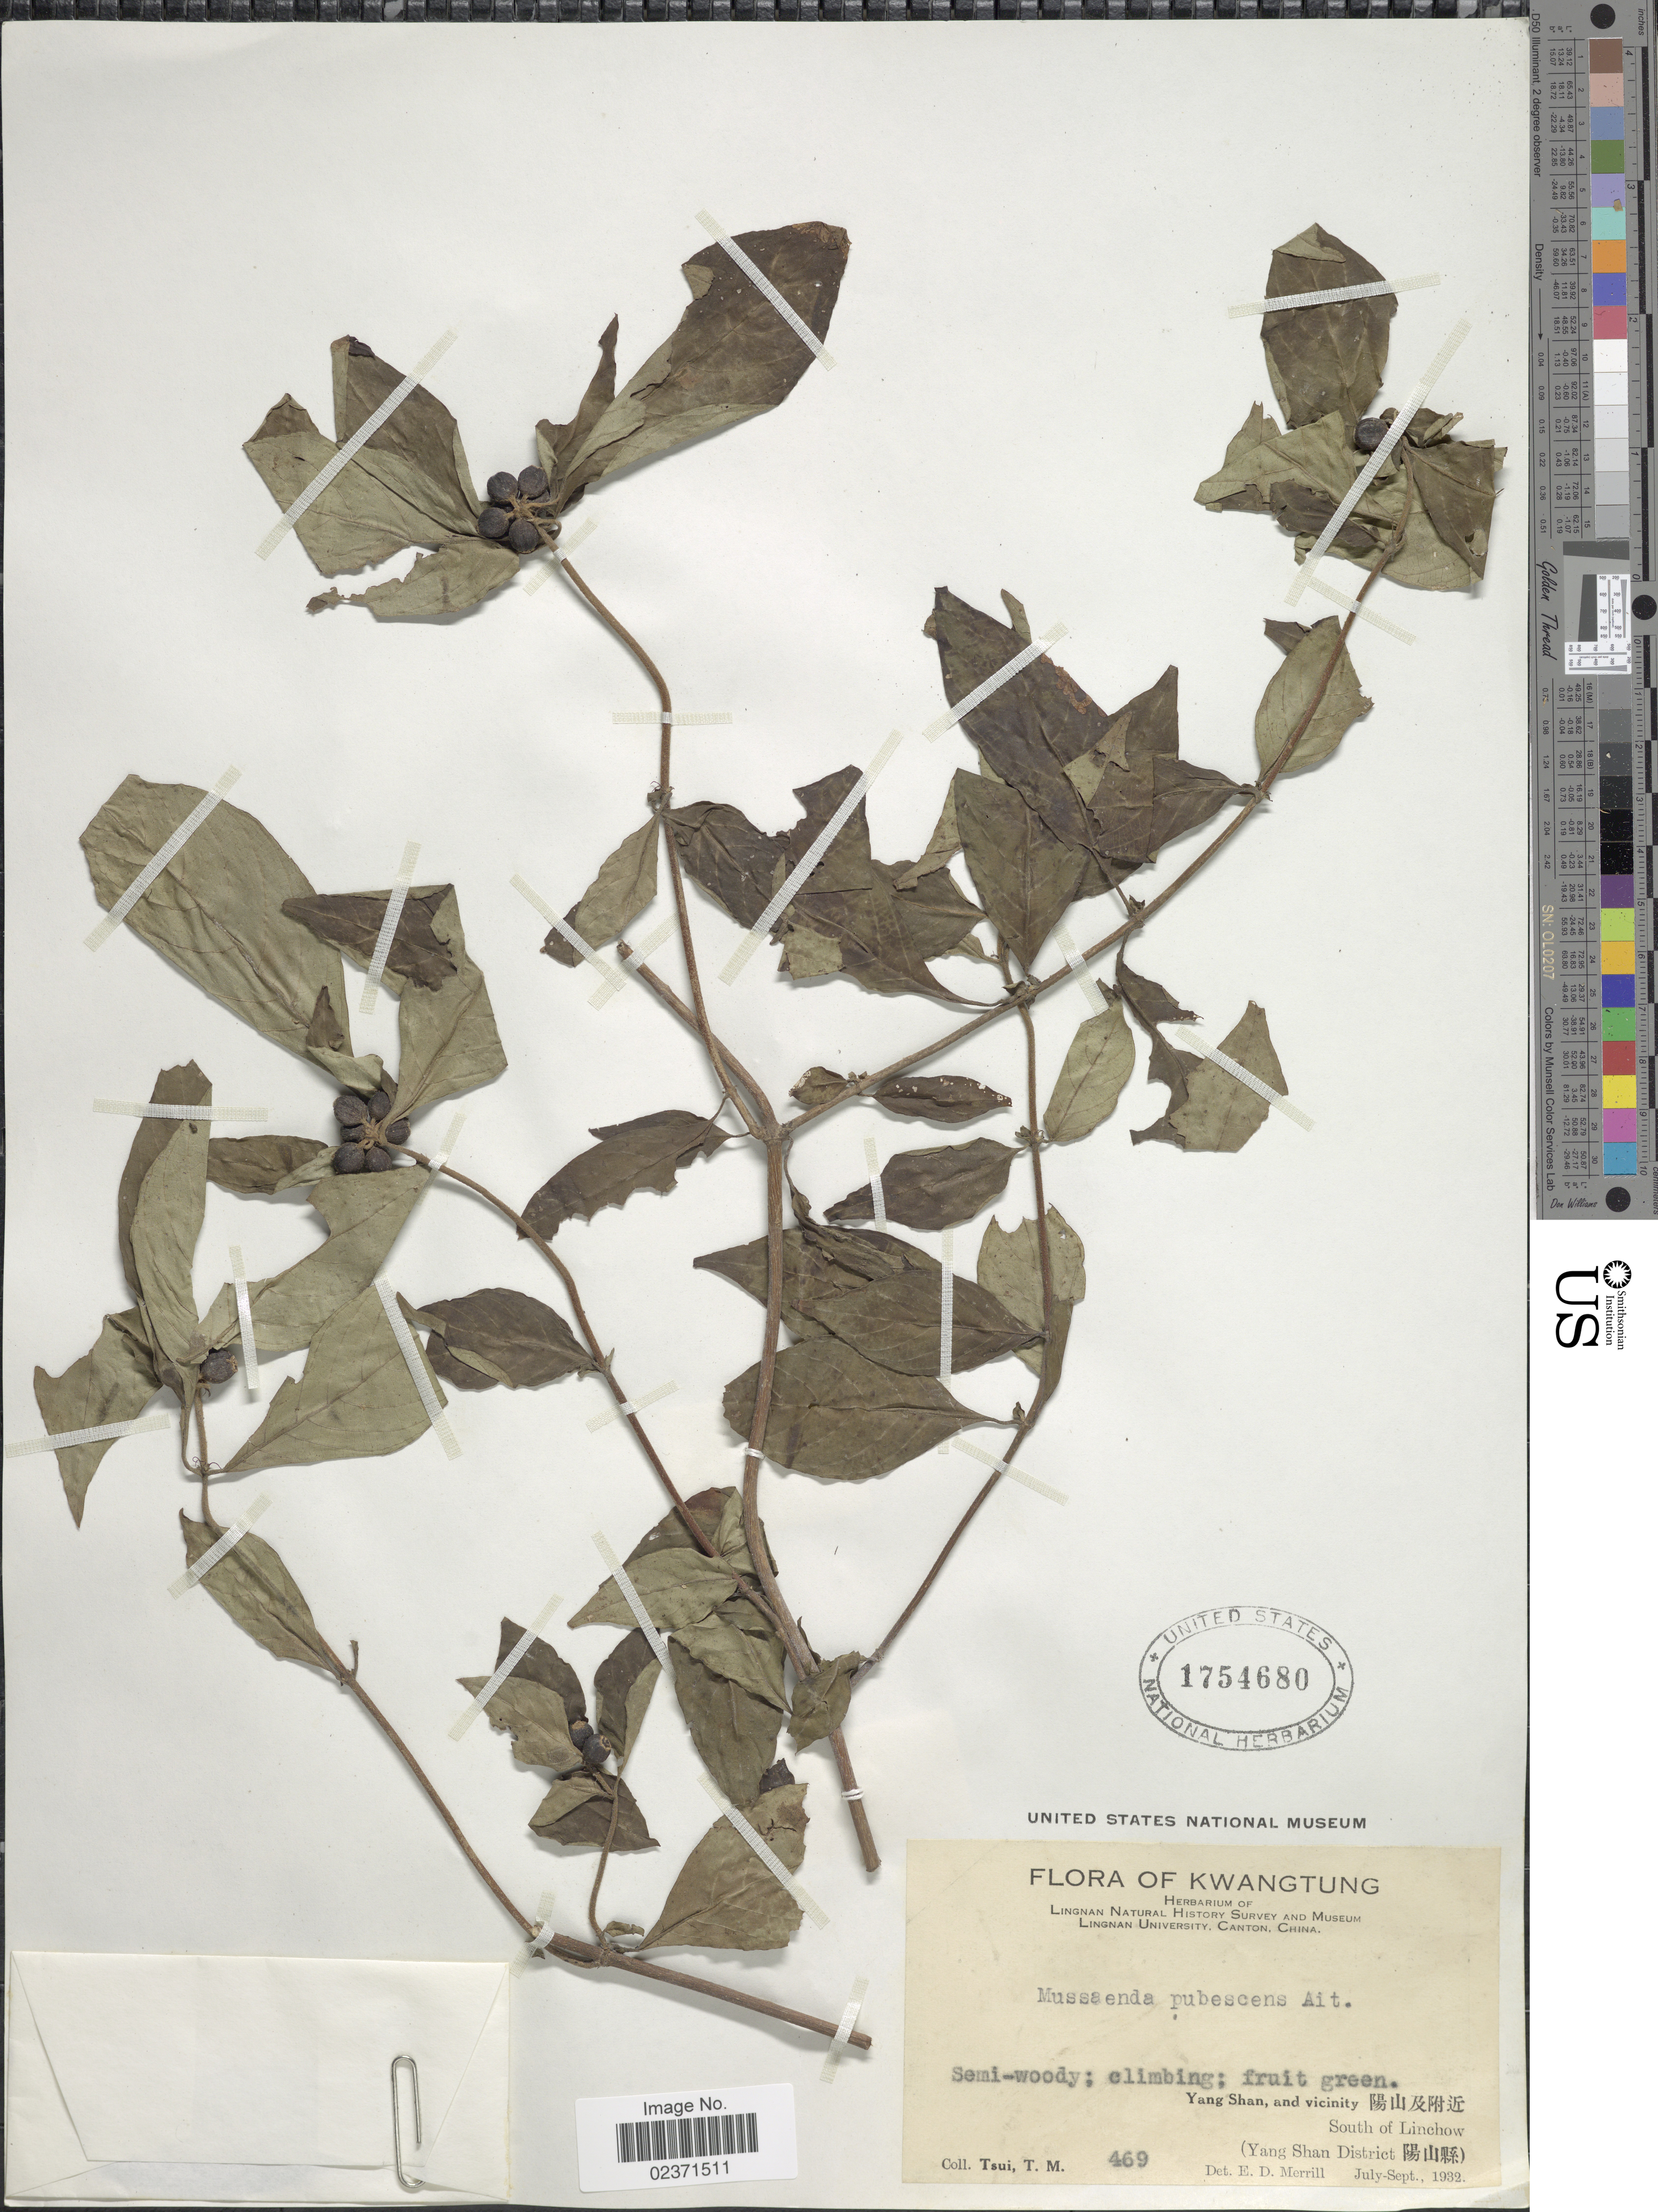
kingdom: Plantae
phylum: Tracheophyta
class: Magnoliopsida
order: Gentianales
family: Rubiaceae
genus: Mussaenda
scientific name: Mussaenda pubescens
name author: W.T. Aiton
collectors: T. Tsui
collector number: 469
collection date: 1932-07/1932-09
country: China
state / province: Guangdong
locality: Kwangtung. Yang Shan, and vicinity South of Linchow (Yang Shan District)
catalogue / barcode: US 1754680